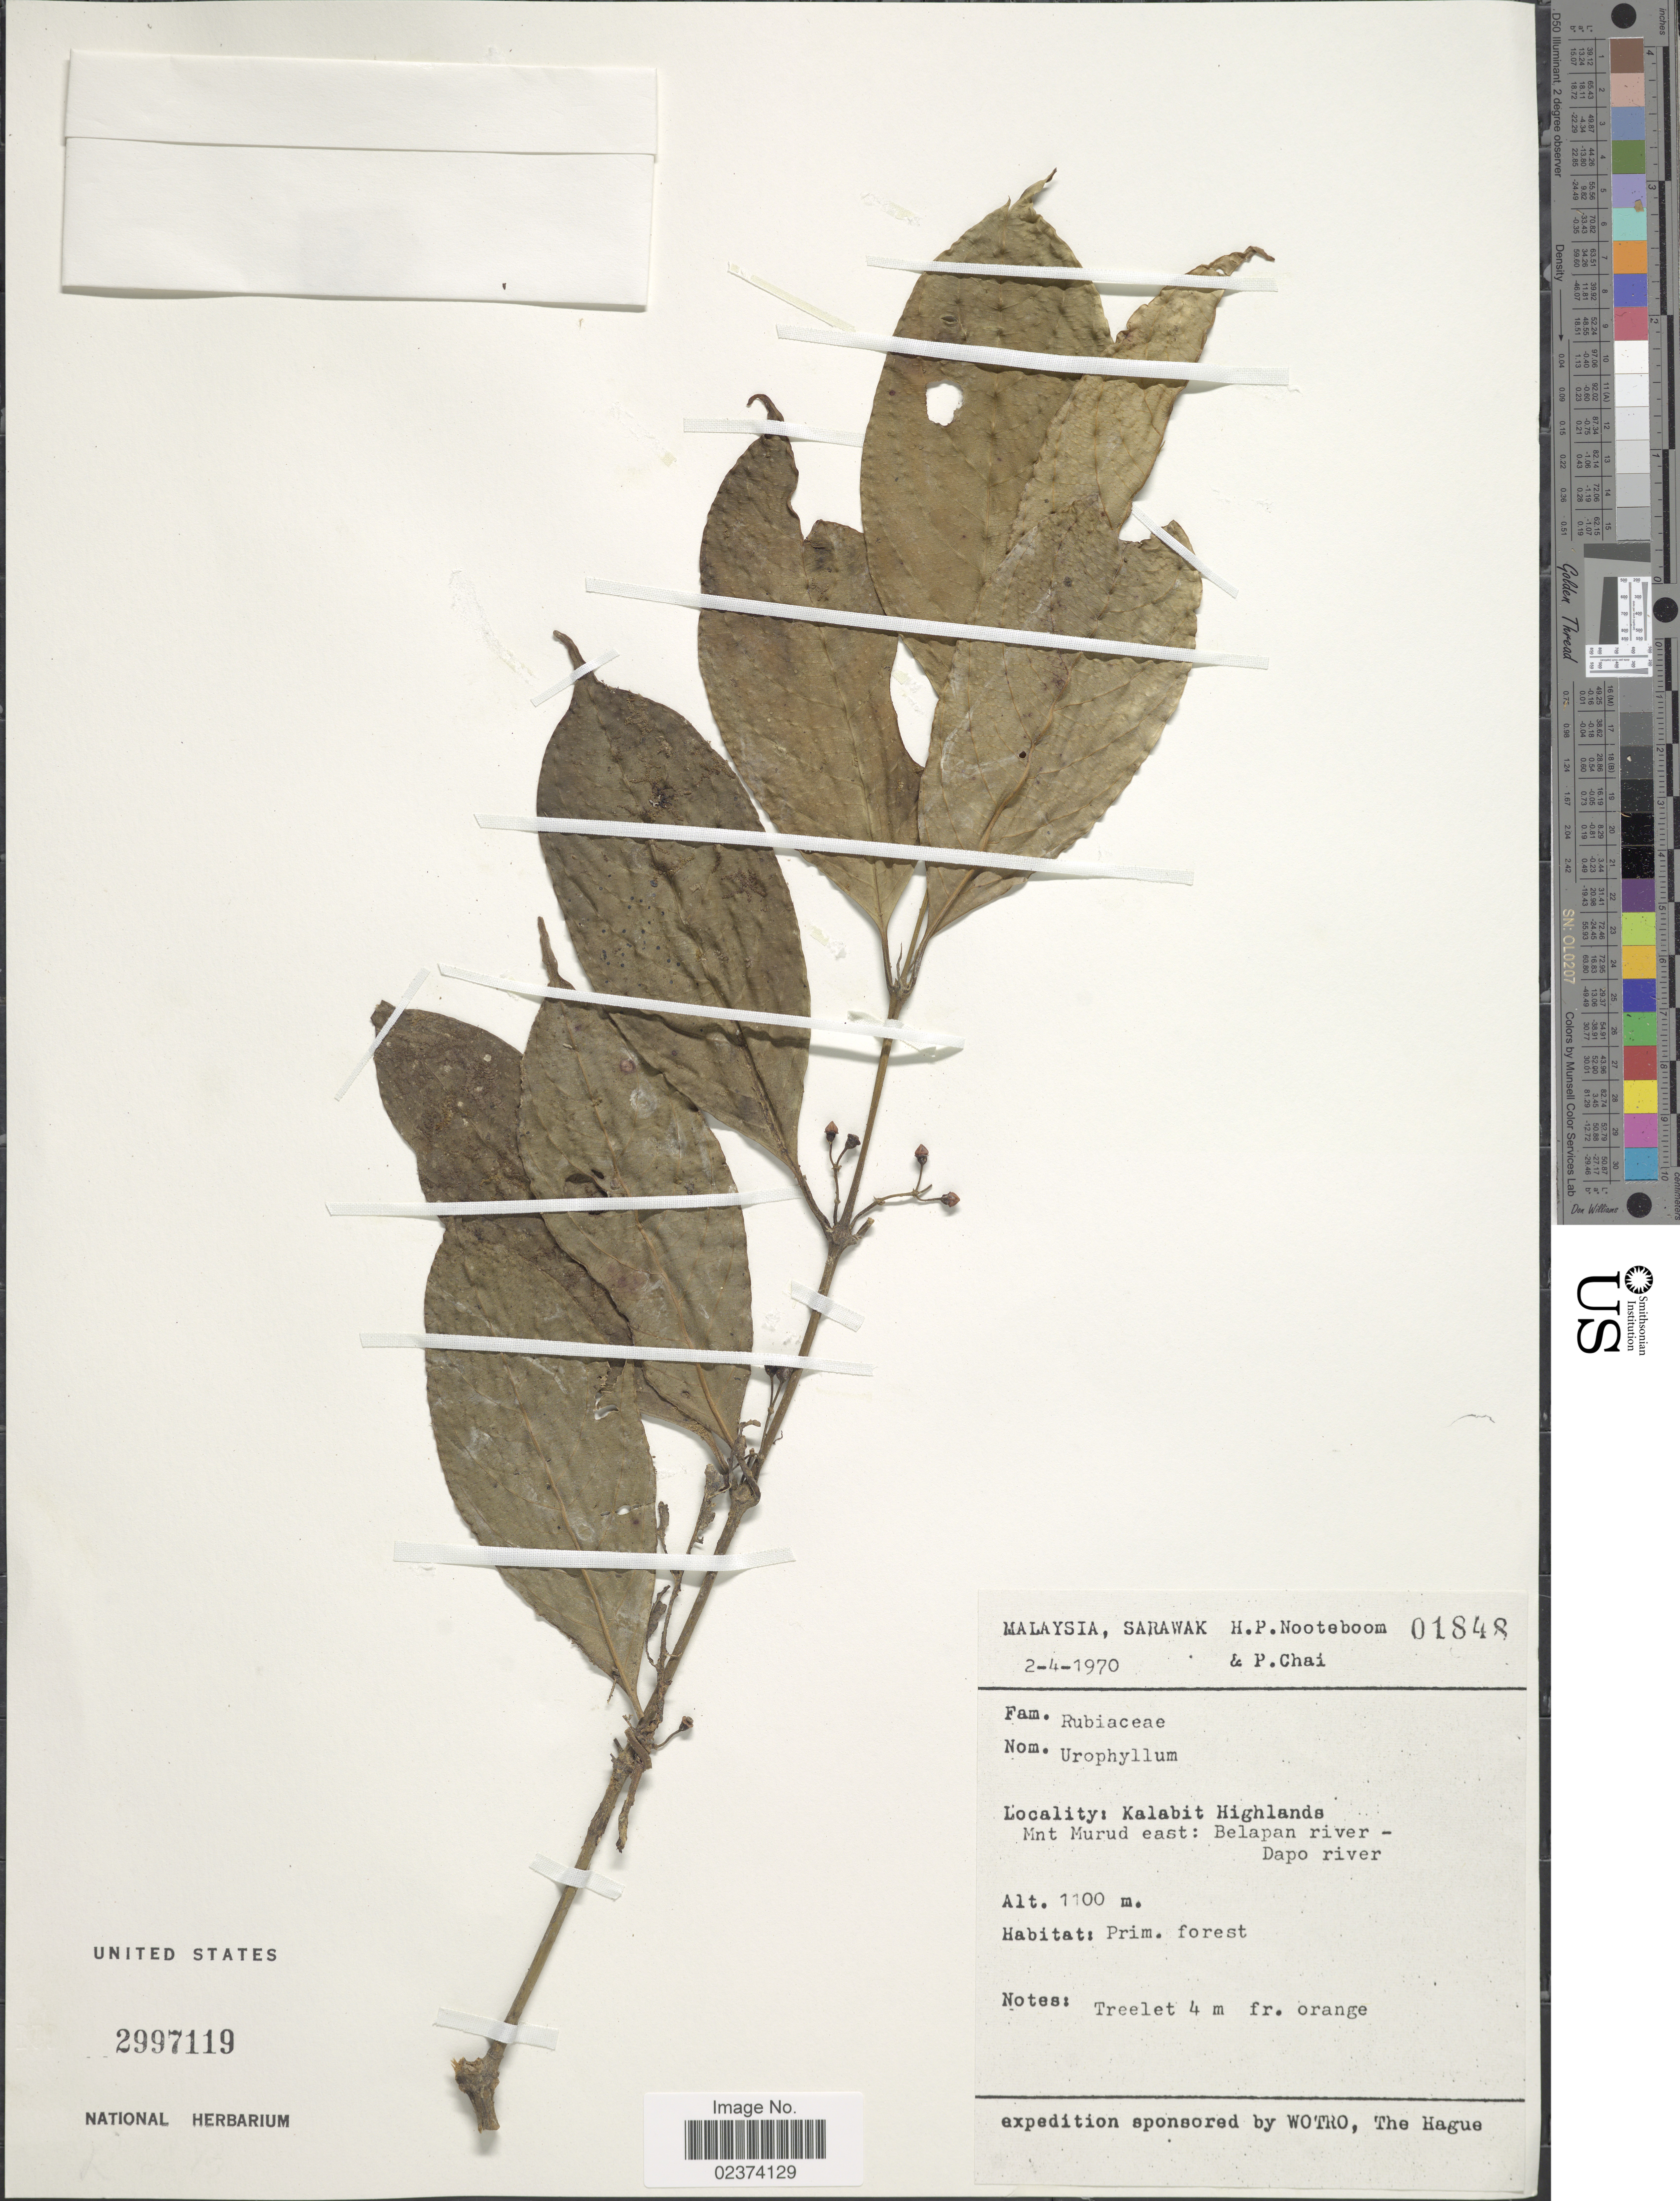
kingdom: Plantae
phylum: Tracheophyta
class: Magnoliopsida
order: Gentianales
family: Rubiaceae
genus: Urophyllum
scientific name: Urophyllum sp.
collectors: H. P. Nooteboom & P. Chai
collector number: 01848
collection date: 1970-04-02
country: Malaysia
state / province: Sarawak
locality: Kalabit Highlands, Mnt. Murud east: Belapan river- Dapo river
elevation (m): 1100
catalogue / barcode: US 2997119